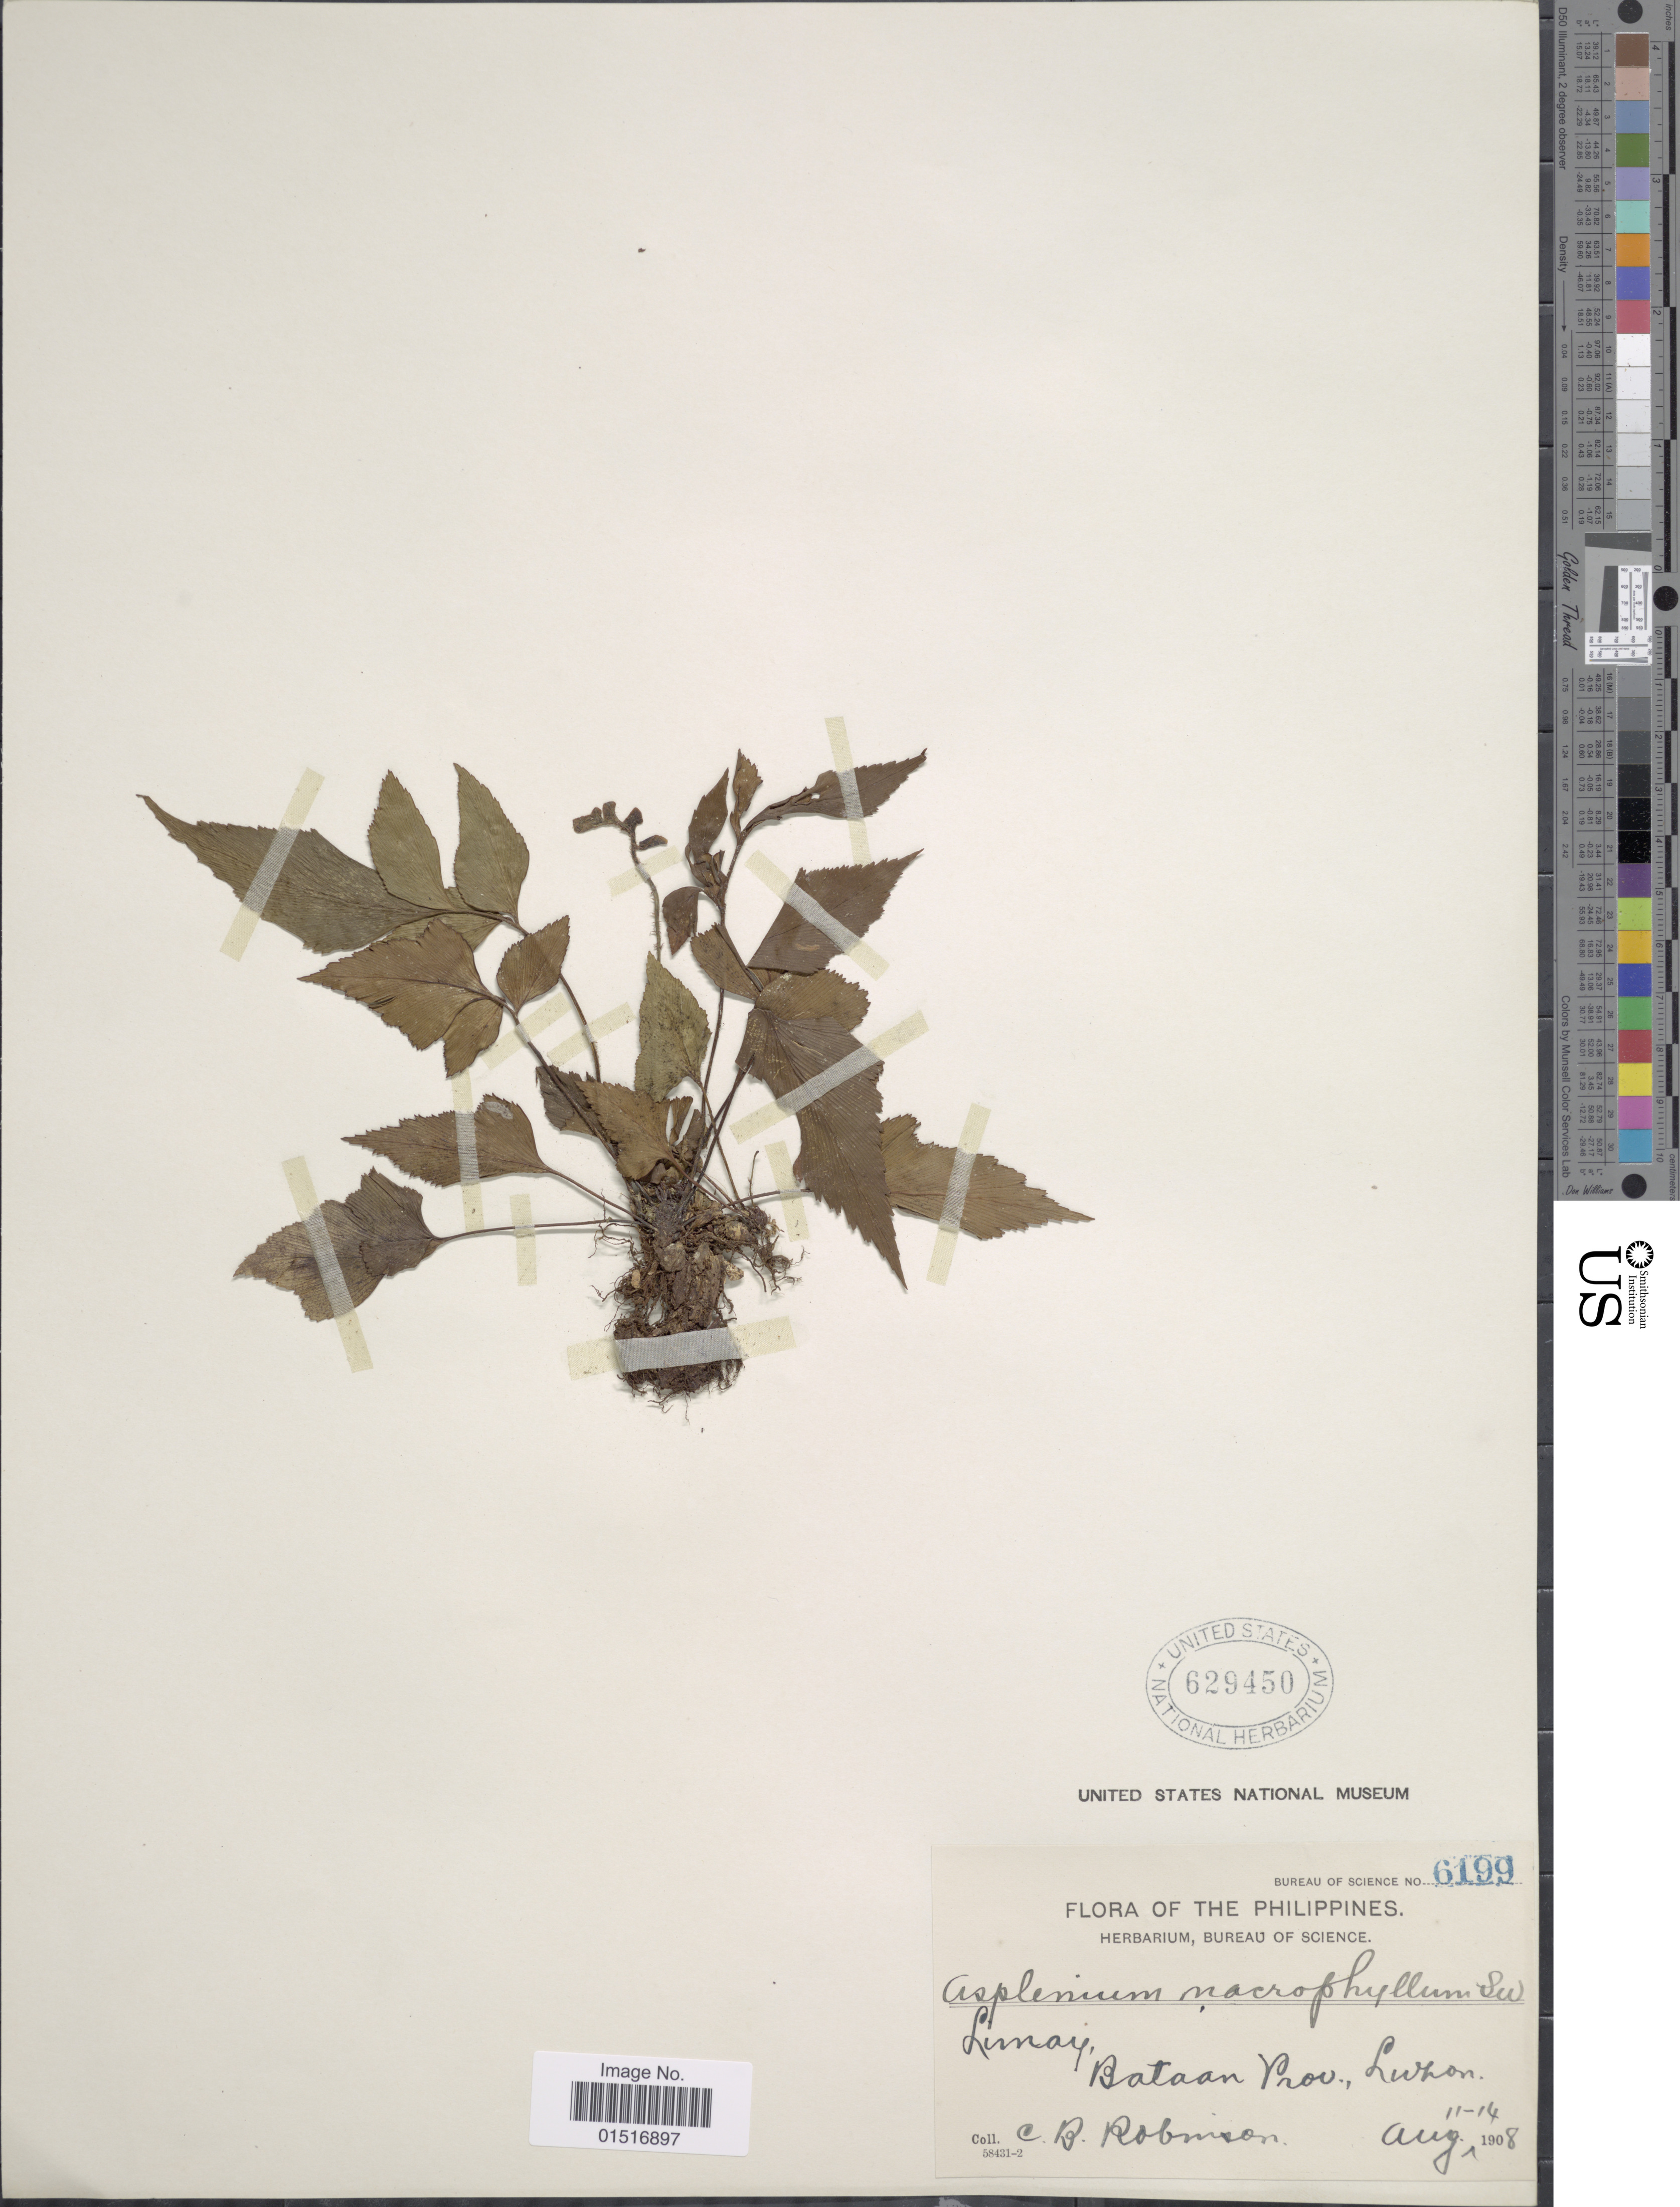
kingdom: Plantae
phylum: Tracheophyta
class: Polypodiopsida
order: Polypodiales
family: Aspleniaceae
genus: Asplenium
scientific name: Asplenium polyodon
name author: G. Forst.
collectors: C. Robinson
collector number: Bureau of Science 6199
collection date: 1908-08-11/1908-08-14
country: Philippines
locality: Limay, Bataan Prov., Luzon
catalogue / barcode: US 629450